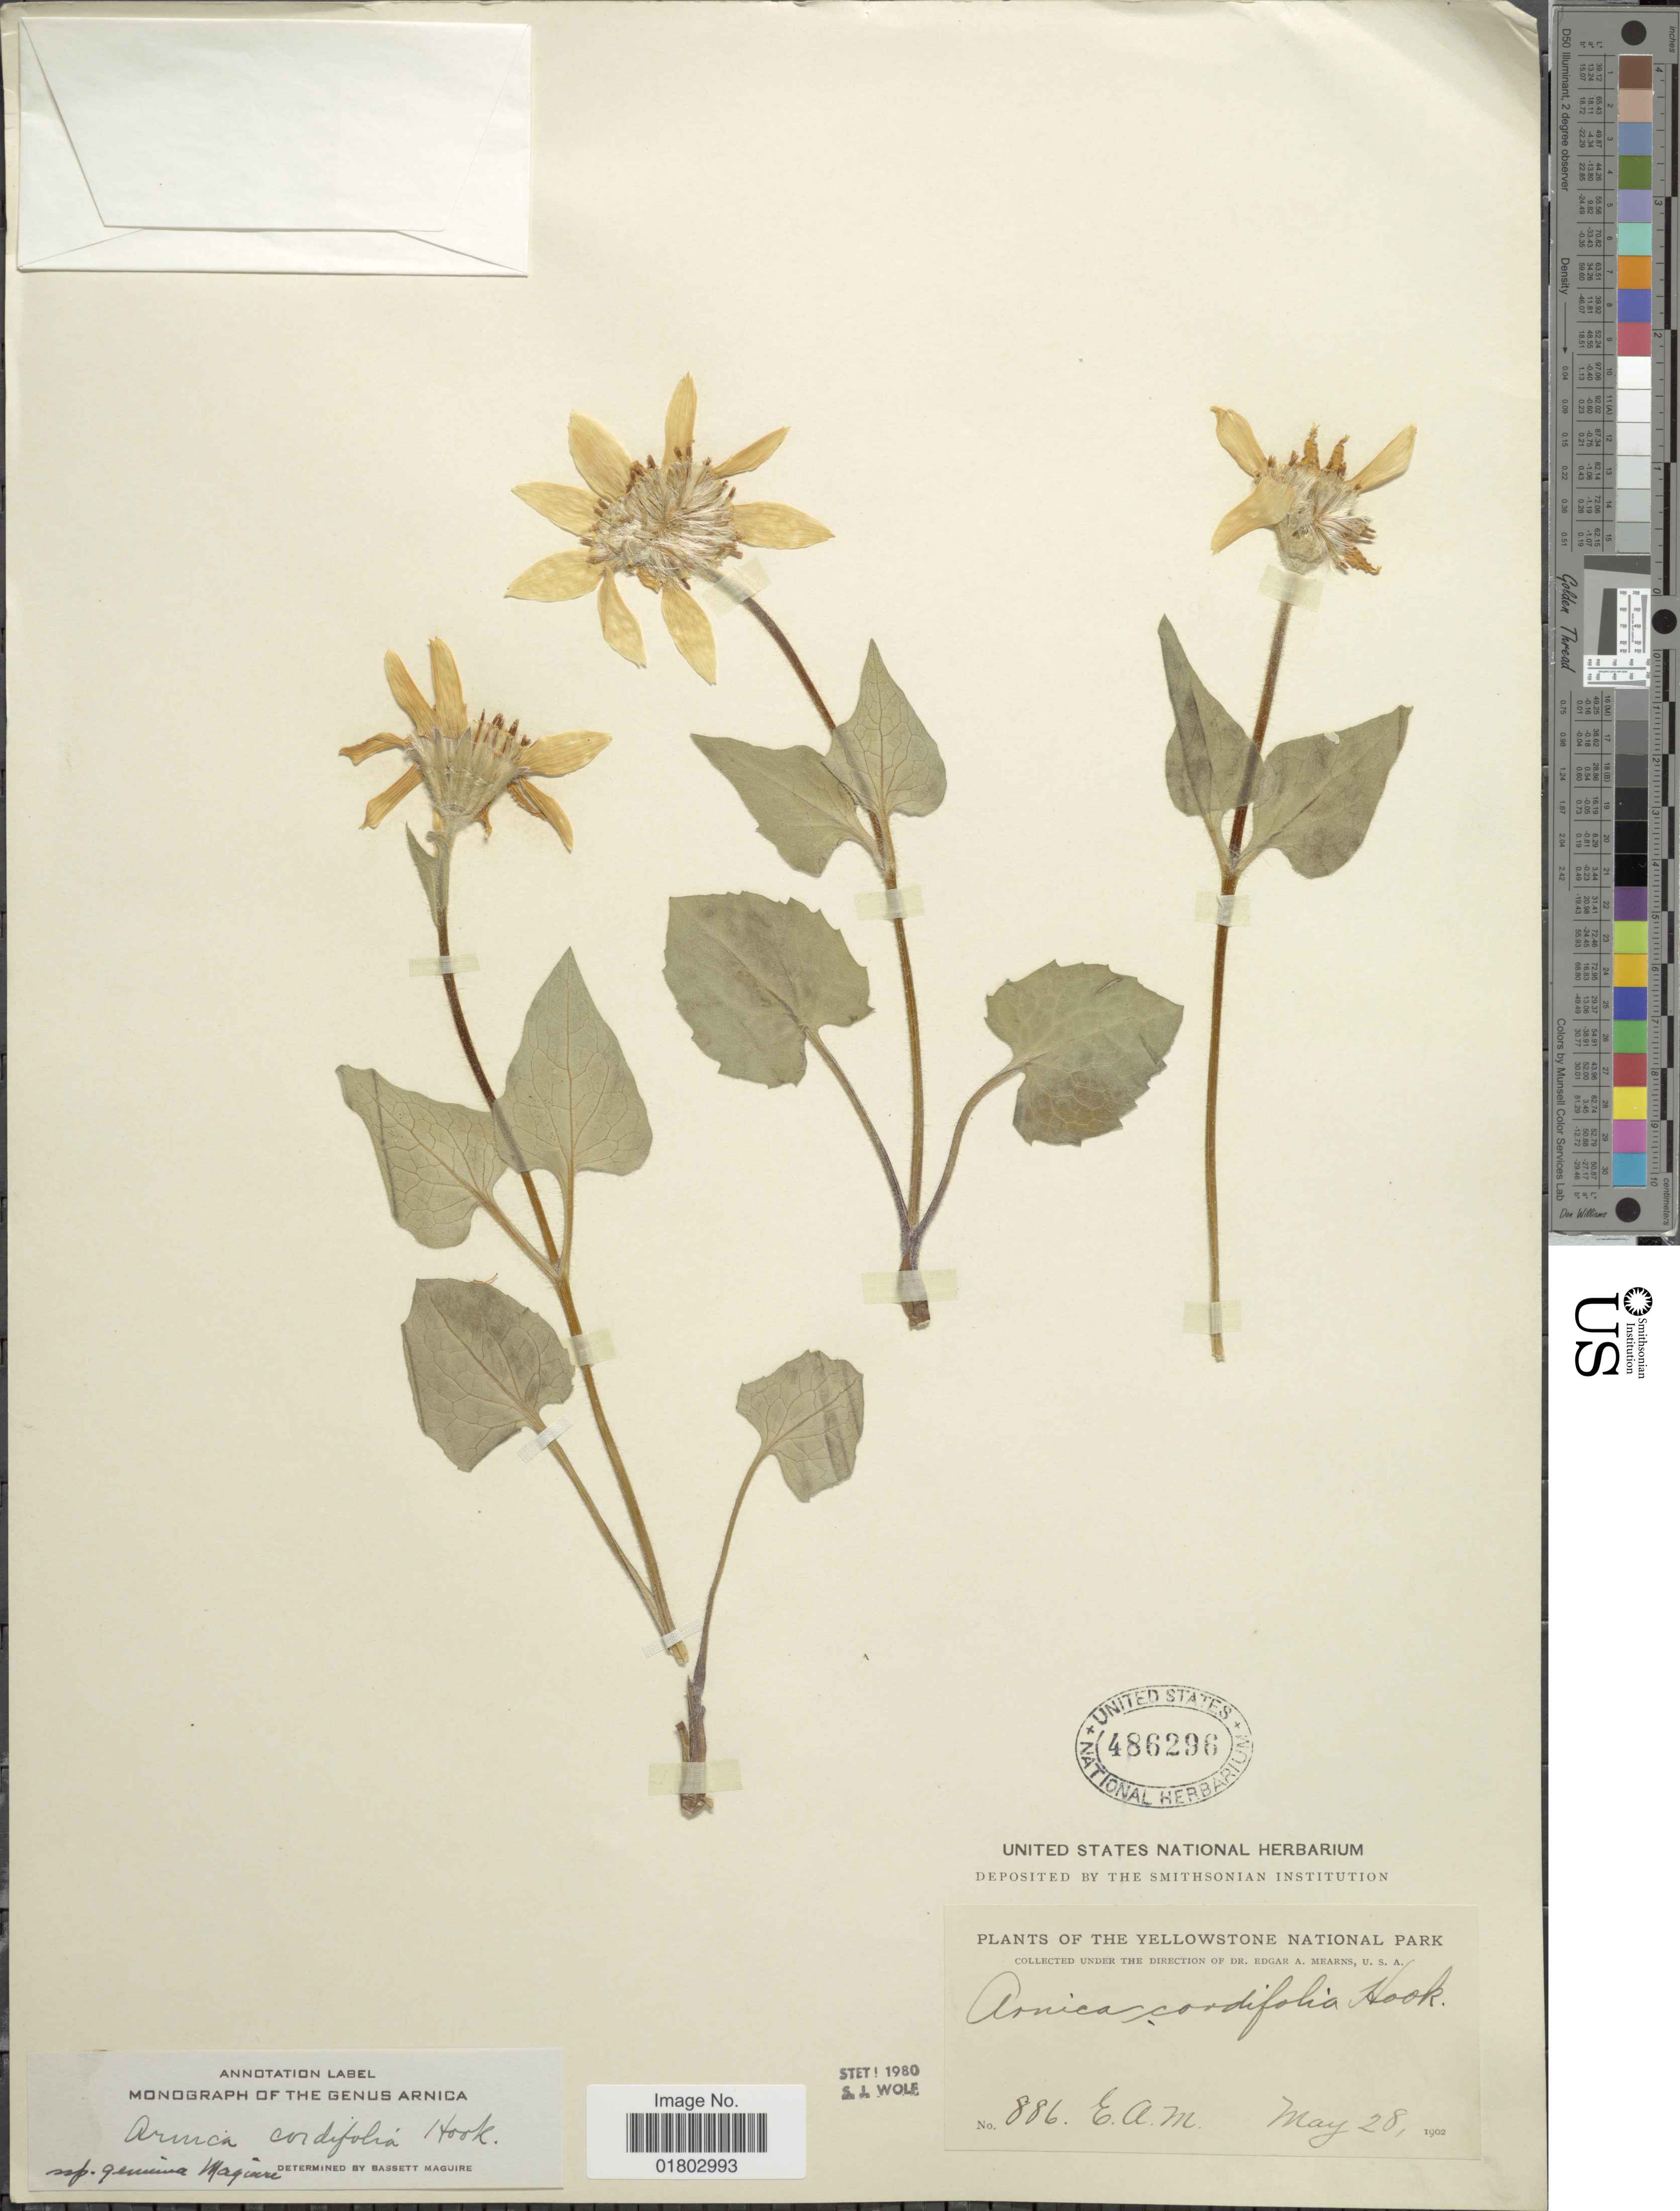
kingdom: Plantae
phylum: Tracheophyta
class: Magnoliopsida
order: Asterales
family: Asteraceae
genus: Arnica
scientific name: Arnica cordifolia subsp. genuina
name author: Maguire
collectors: E. A. Mearns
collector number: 886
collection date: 1902-05-28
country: United States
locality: The Yellostone National Park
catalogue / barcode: US 486296